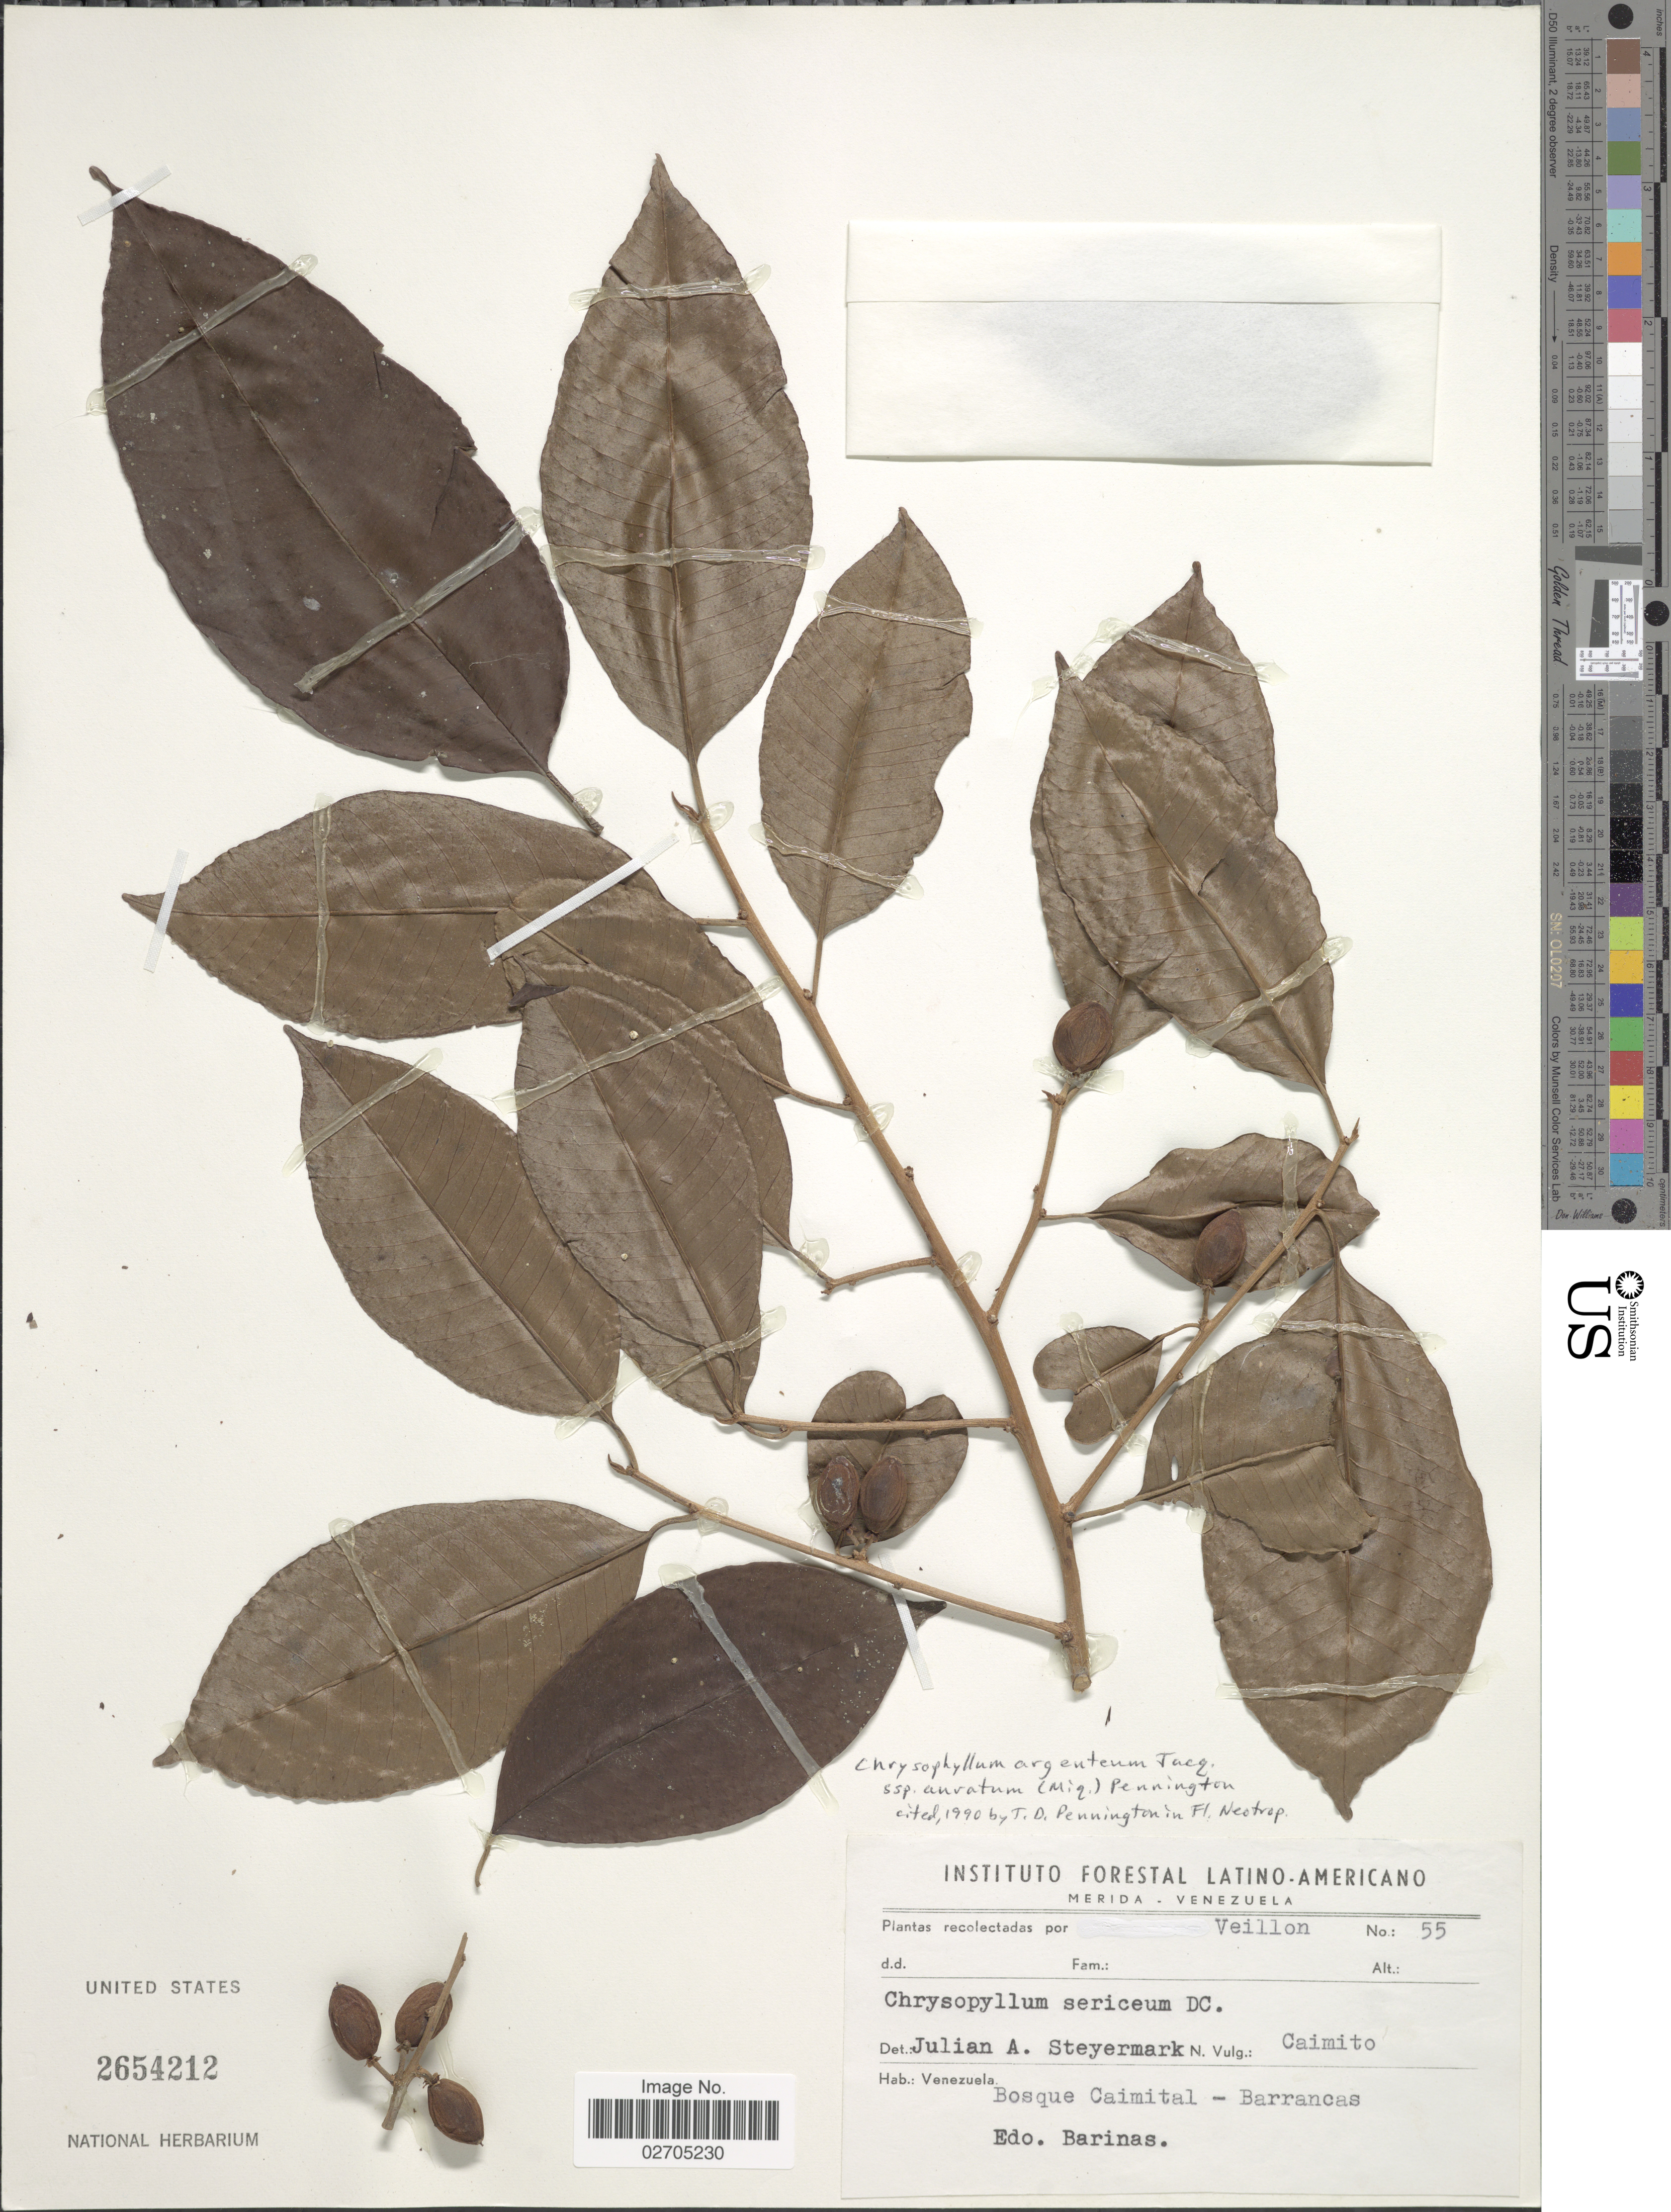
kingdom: Plantae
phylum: Tracheophyta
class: Magnoliopsida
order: Ericales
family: Sapotaceae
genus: Chrysophyllum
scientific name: Chrysophyllum argenteum subsp. auratum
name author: (Miq.) T.D. Penn.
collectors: -. Veillon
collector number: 55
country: Venezuela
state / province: Barinas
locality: Bosque Caimital-Barrancas.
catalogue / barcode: US 2654212